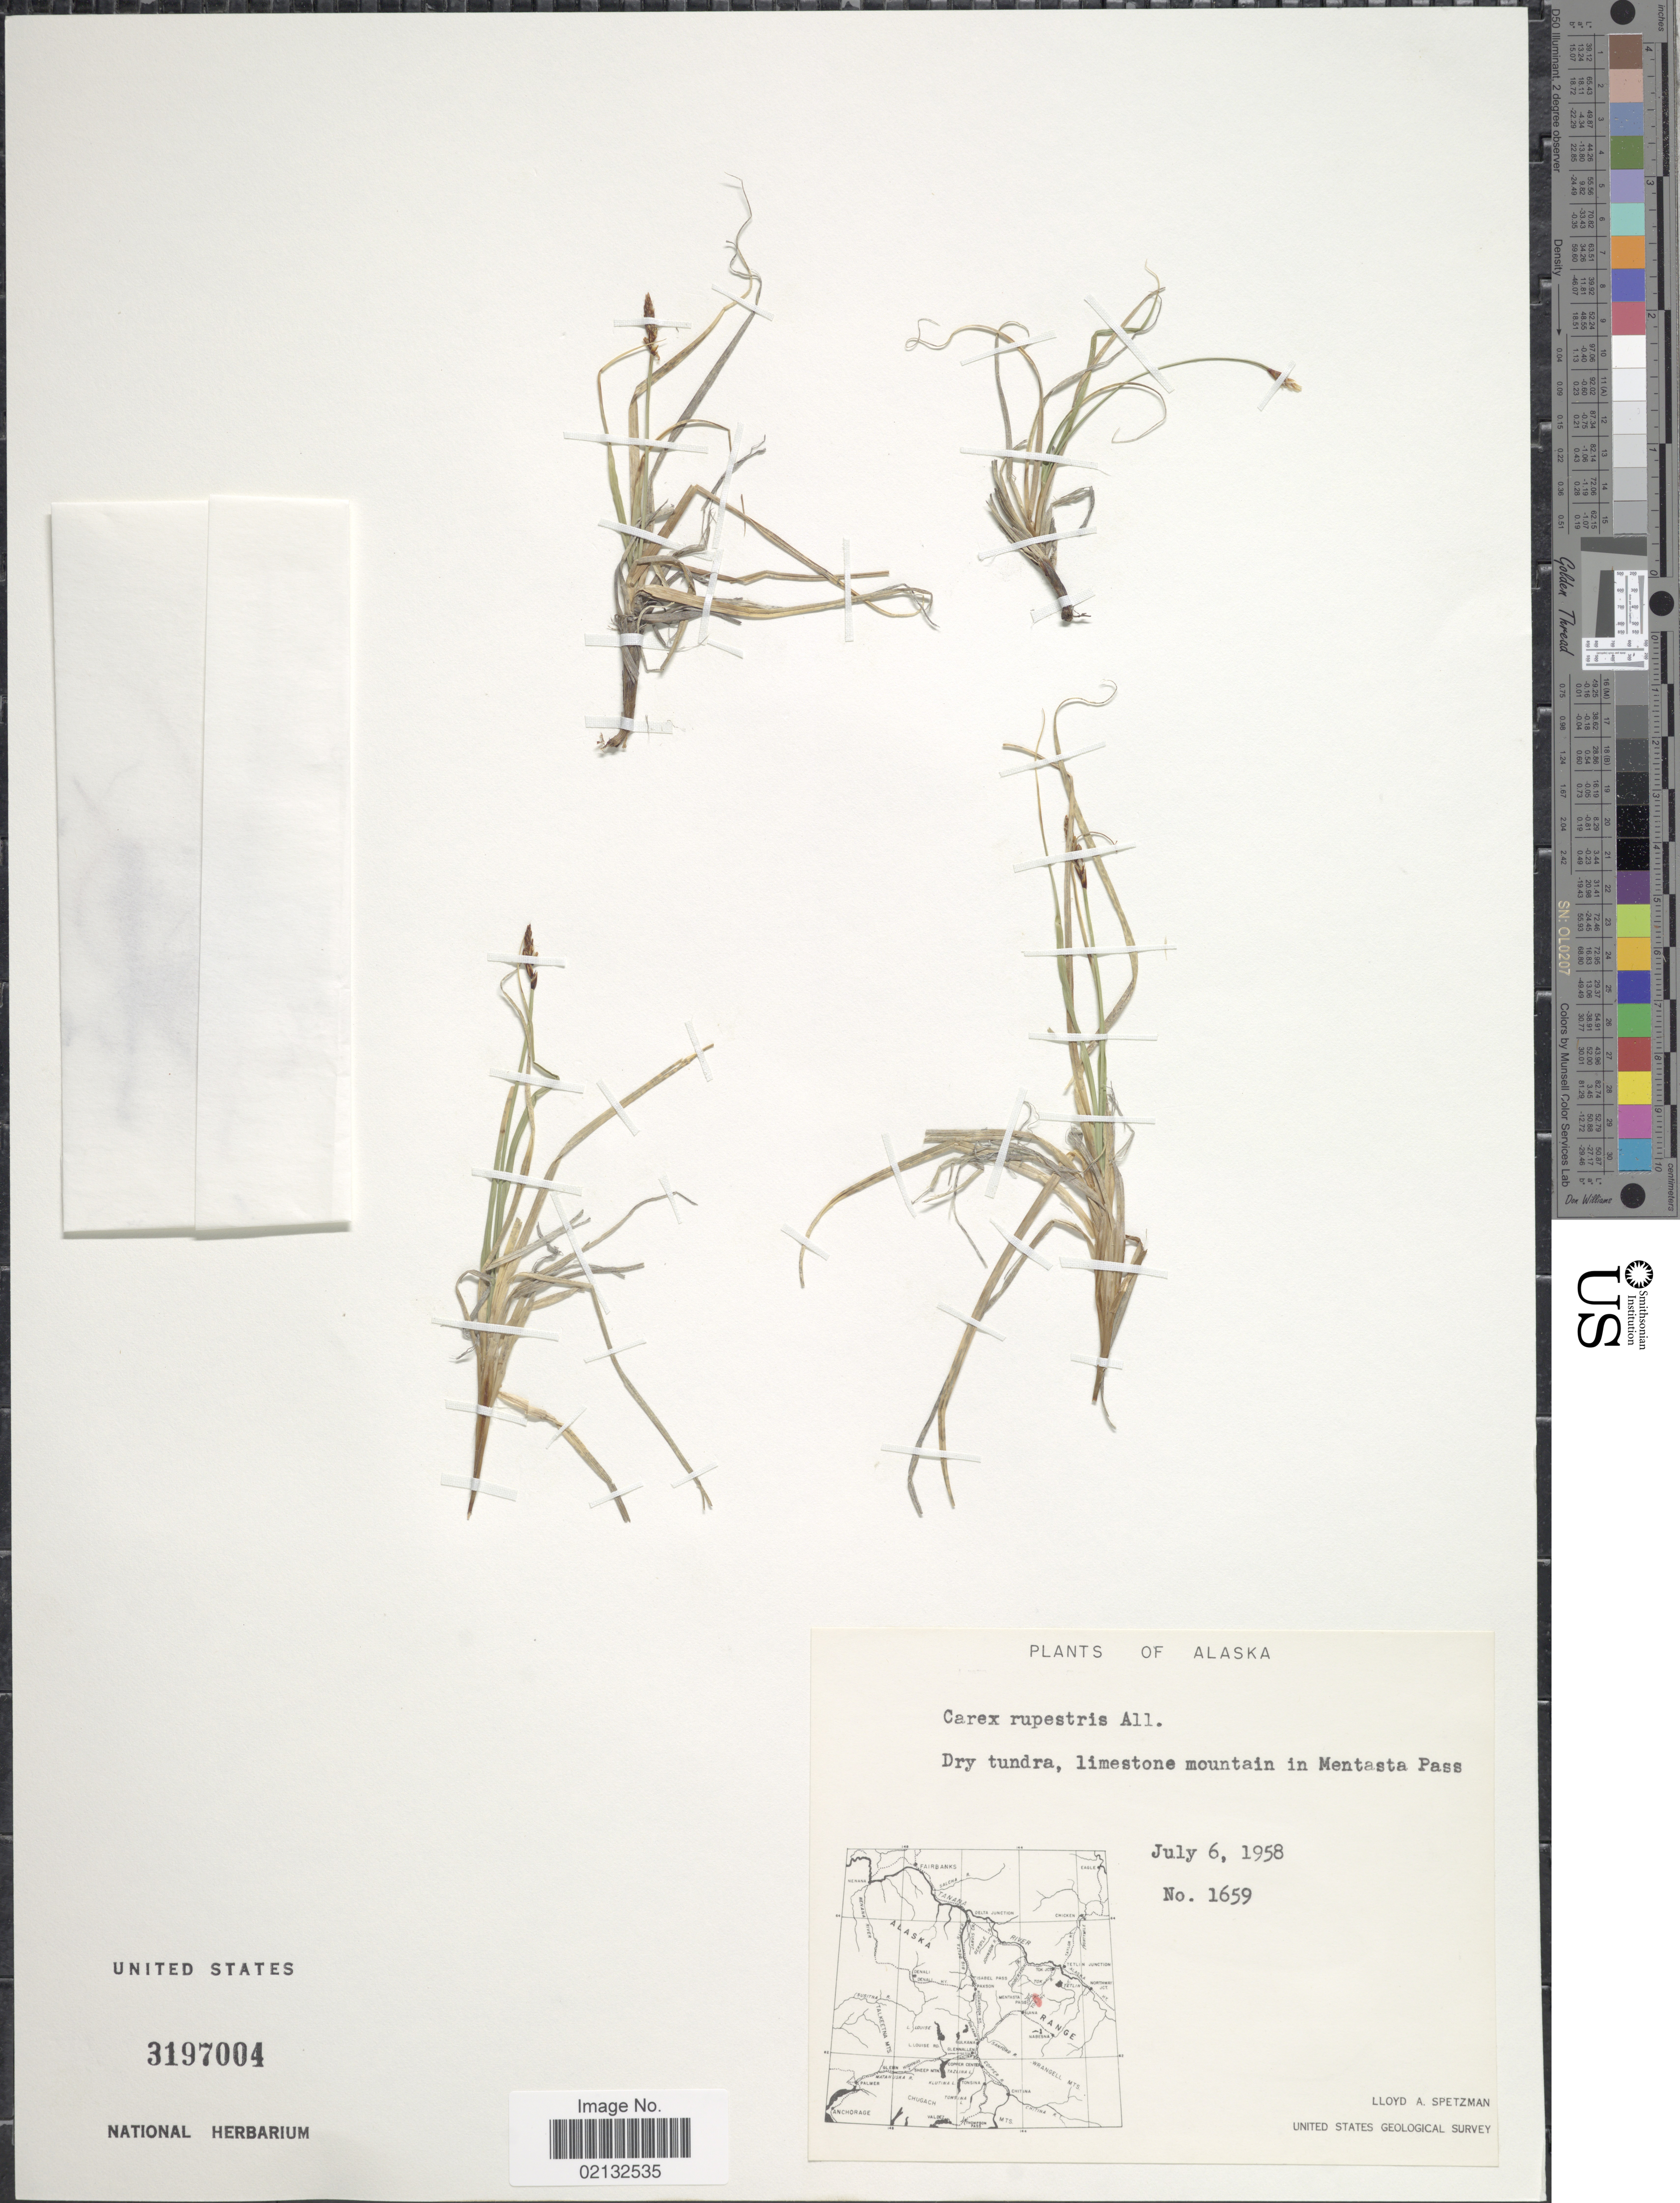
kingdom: Plantae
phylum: Tracheophyta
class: Liliopsida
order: Poales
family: Cyperaceae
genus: Carex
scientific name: Carex rupestris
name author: All.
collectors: L. Spetzman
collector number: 1659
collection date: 1958-07-06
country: United States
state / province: Alaska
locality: Dry tundra, limestone mountain in Mentasta Pass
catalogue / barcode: US 3197004